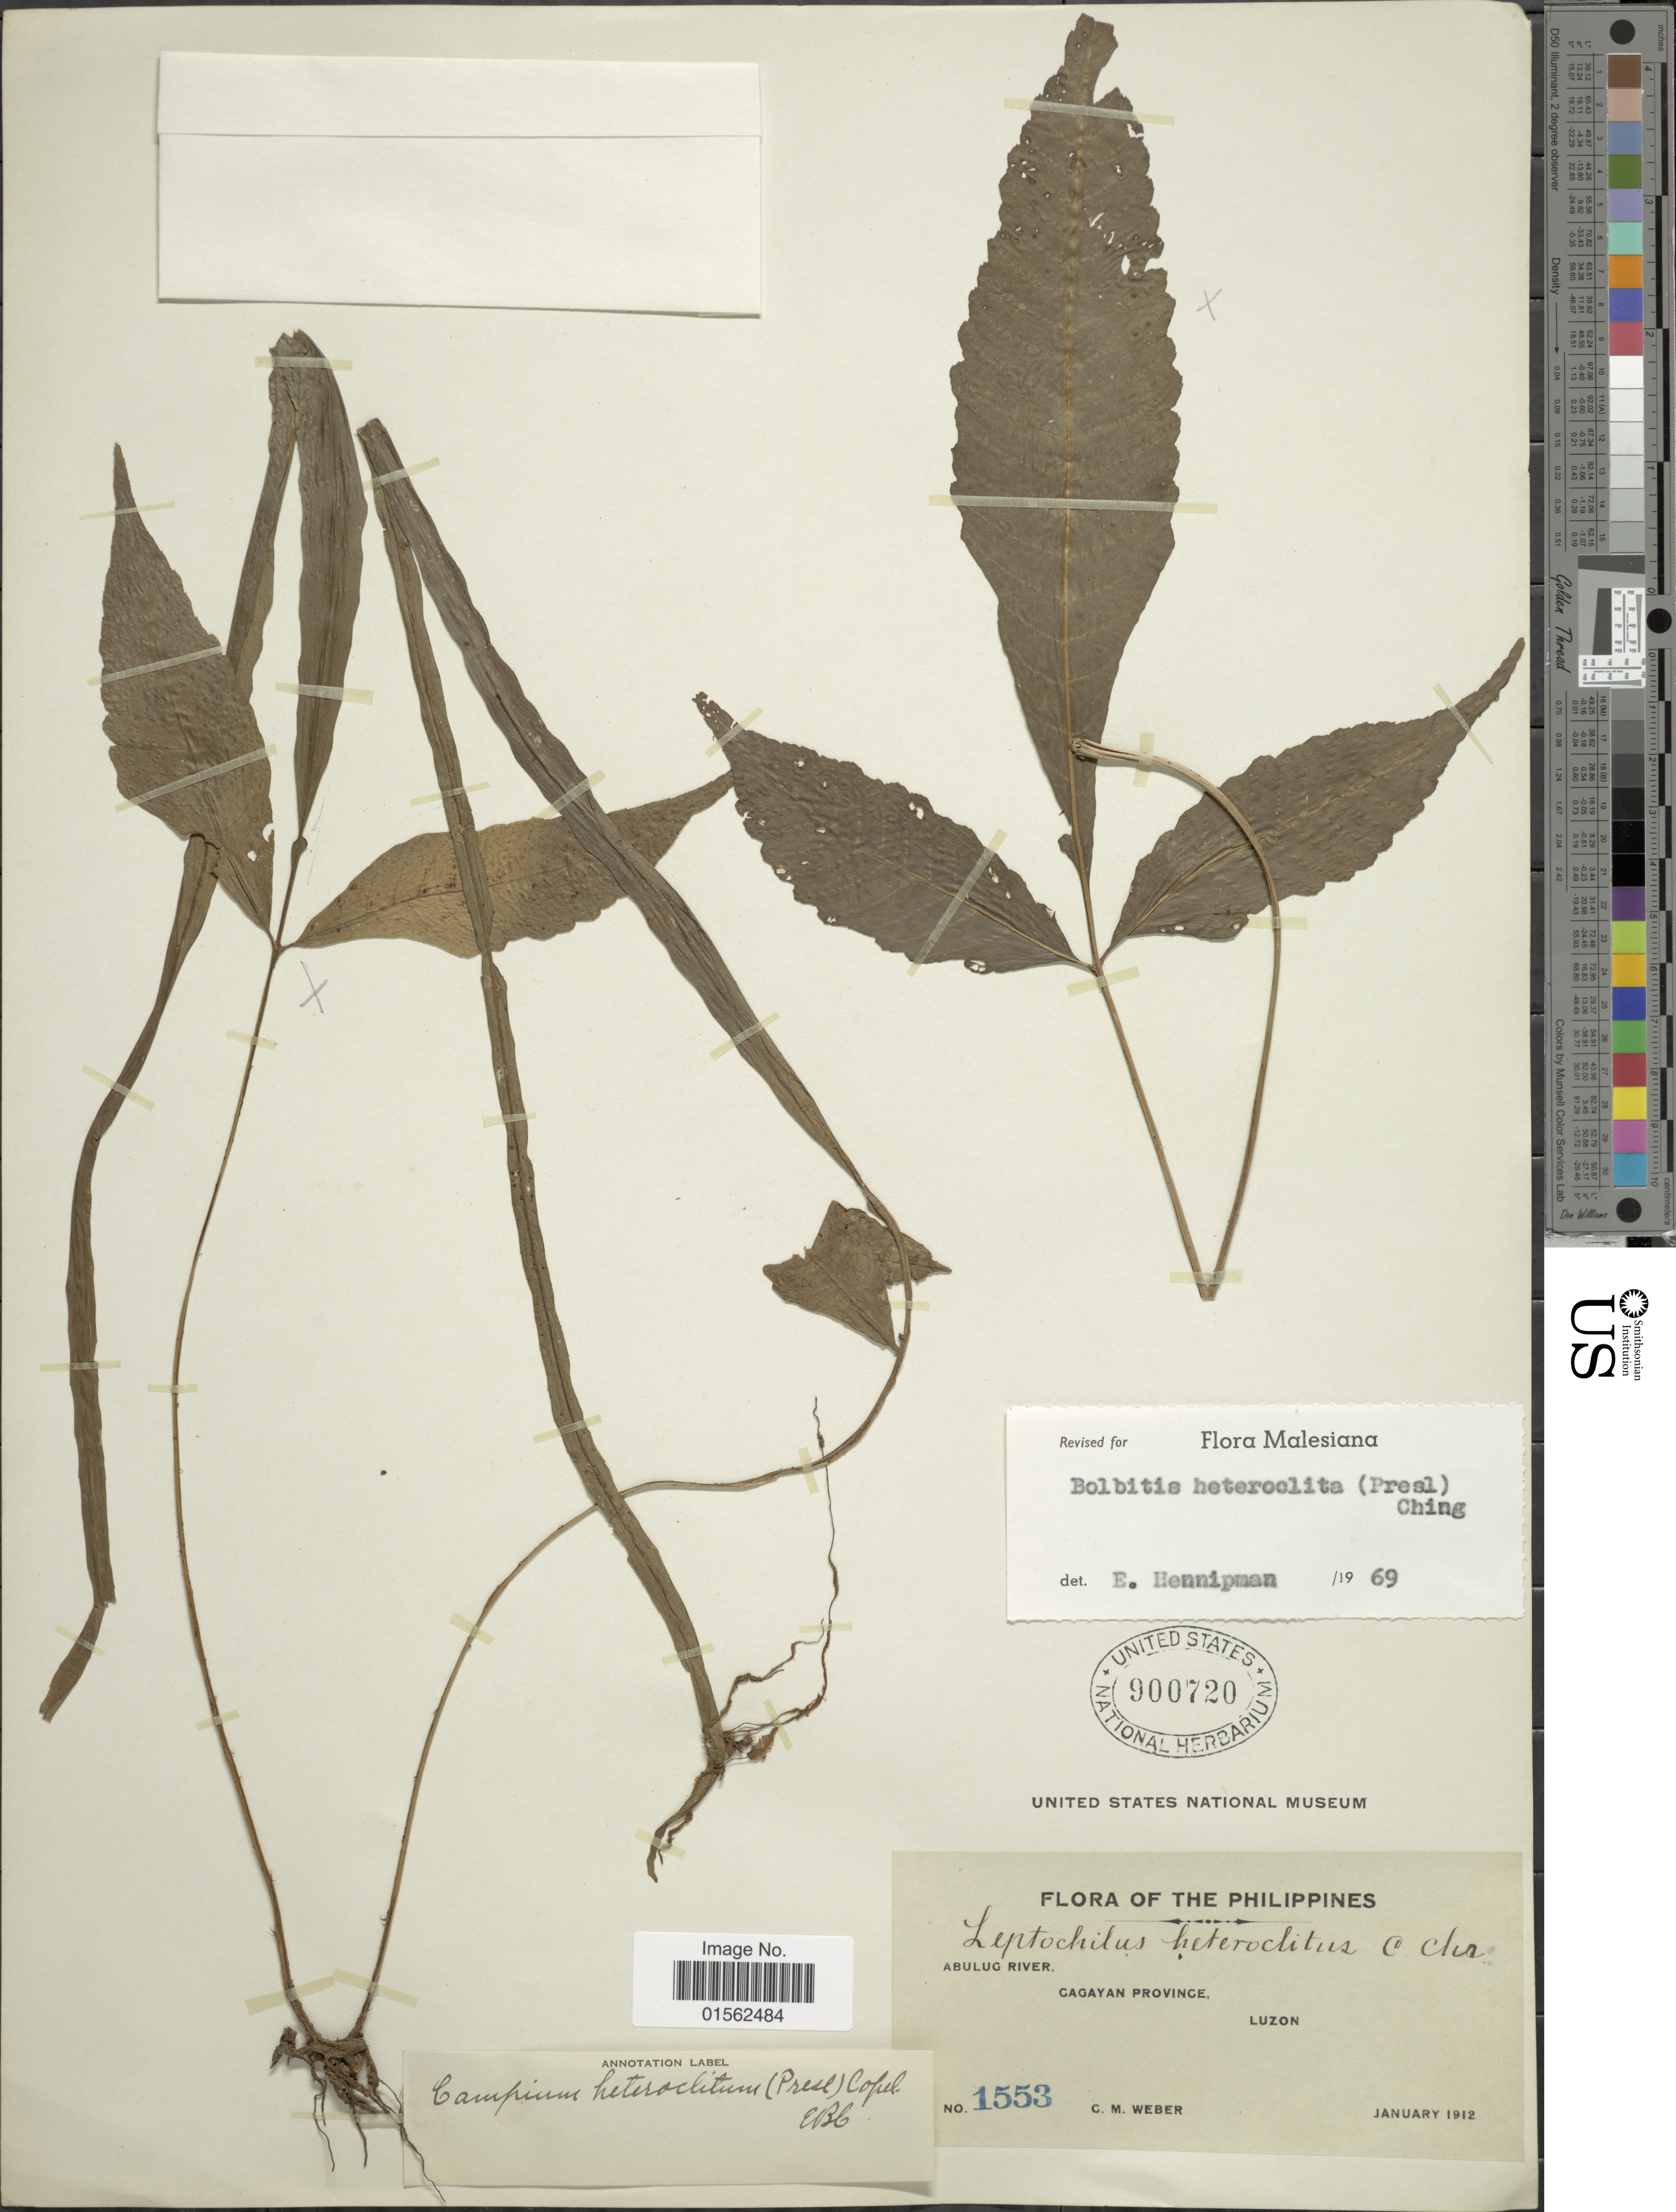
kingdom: Plantae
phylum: Tracheophyta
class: Polypodiopsida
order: Polypodiales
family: Dryopteridaceae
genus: Bolbitis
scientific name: Bolbitis heteroclita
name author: (C. Presl) Ching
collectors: C. M. Weber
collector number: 1553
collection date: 1912-01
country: Philippines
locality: Philippines, Abulug River, Cagayan Province, Luzon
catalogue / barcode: US 900720